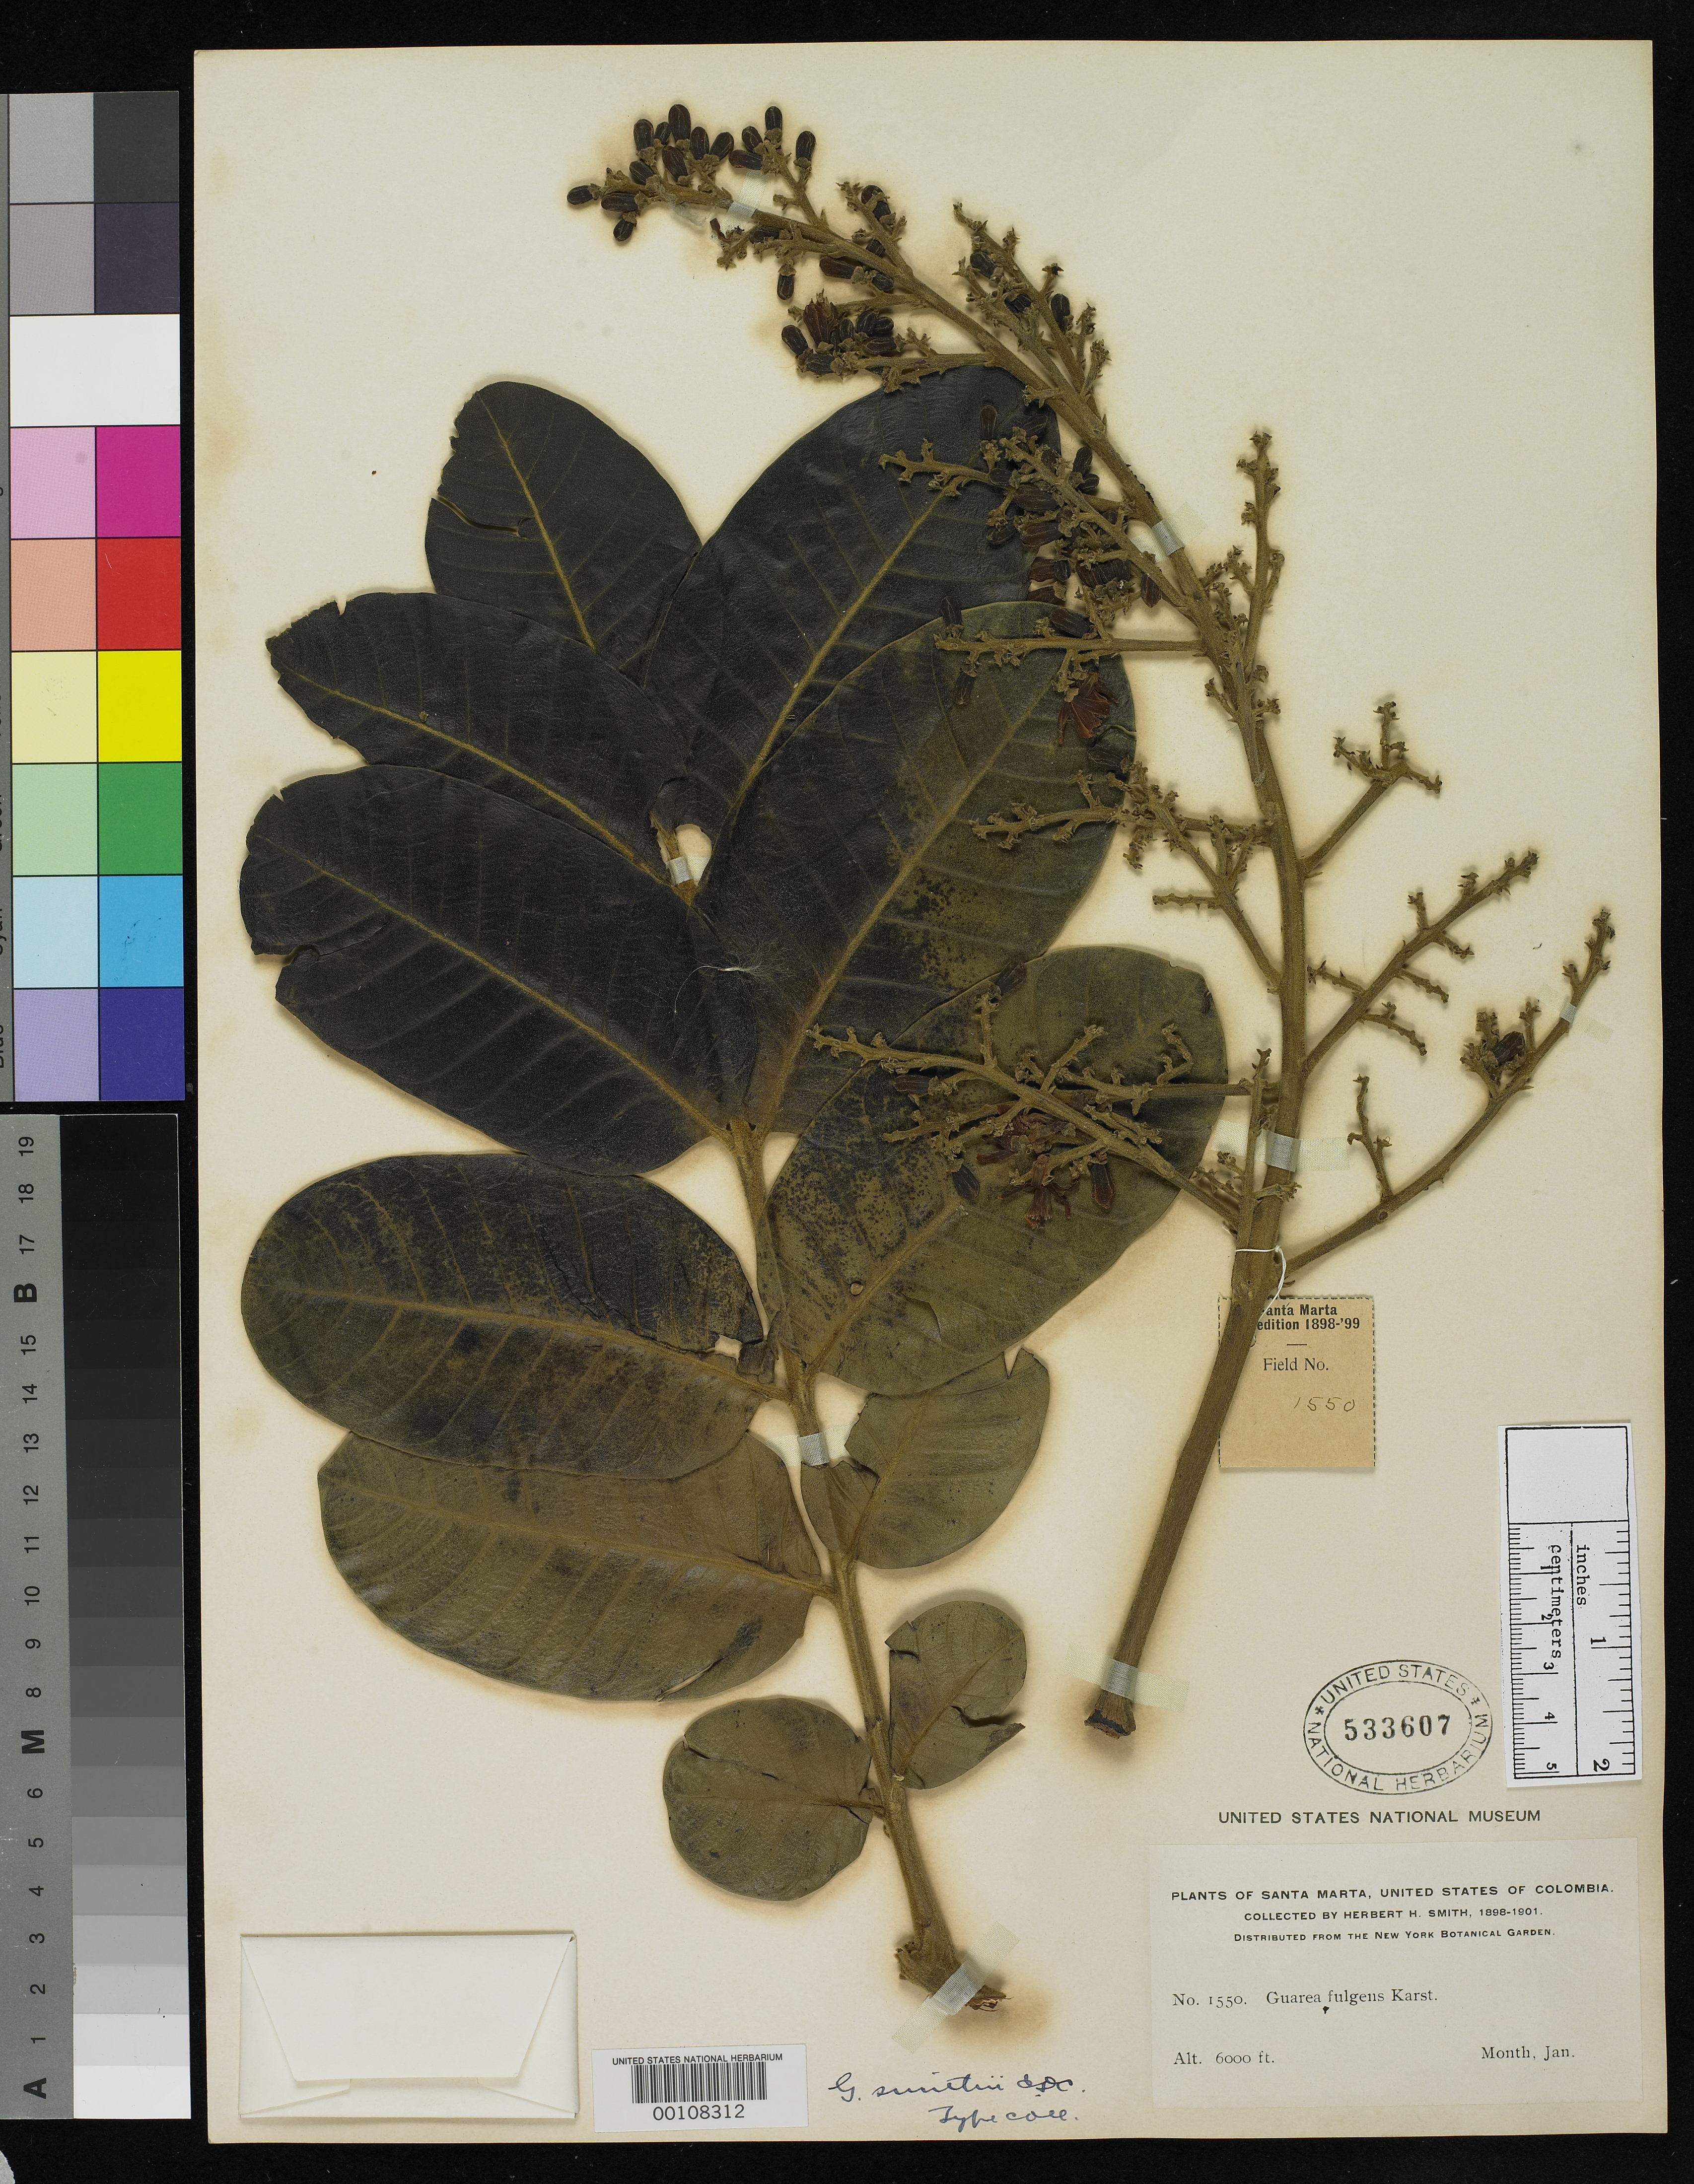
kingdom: Plantae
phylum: Tracheophyta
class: Magnoliopsida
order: Sapindales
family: Meliaceae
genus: Guarea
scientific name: Guarea smithii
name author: C. DC.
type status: Isotype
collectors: Herbert H. Smith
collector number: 1550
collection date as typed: Jan 1898 to -- Jan 1901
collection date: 1898-01/1901-01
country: Colombia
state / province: Magdalena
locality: Santa Marta.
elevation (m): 1829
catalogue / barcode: US 533607